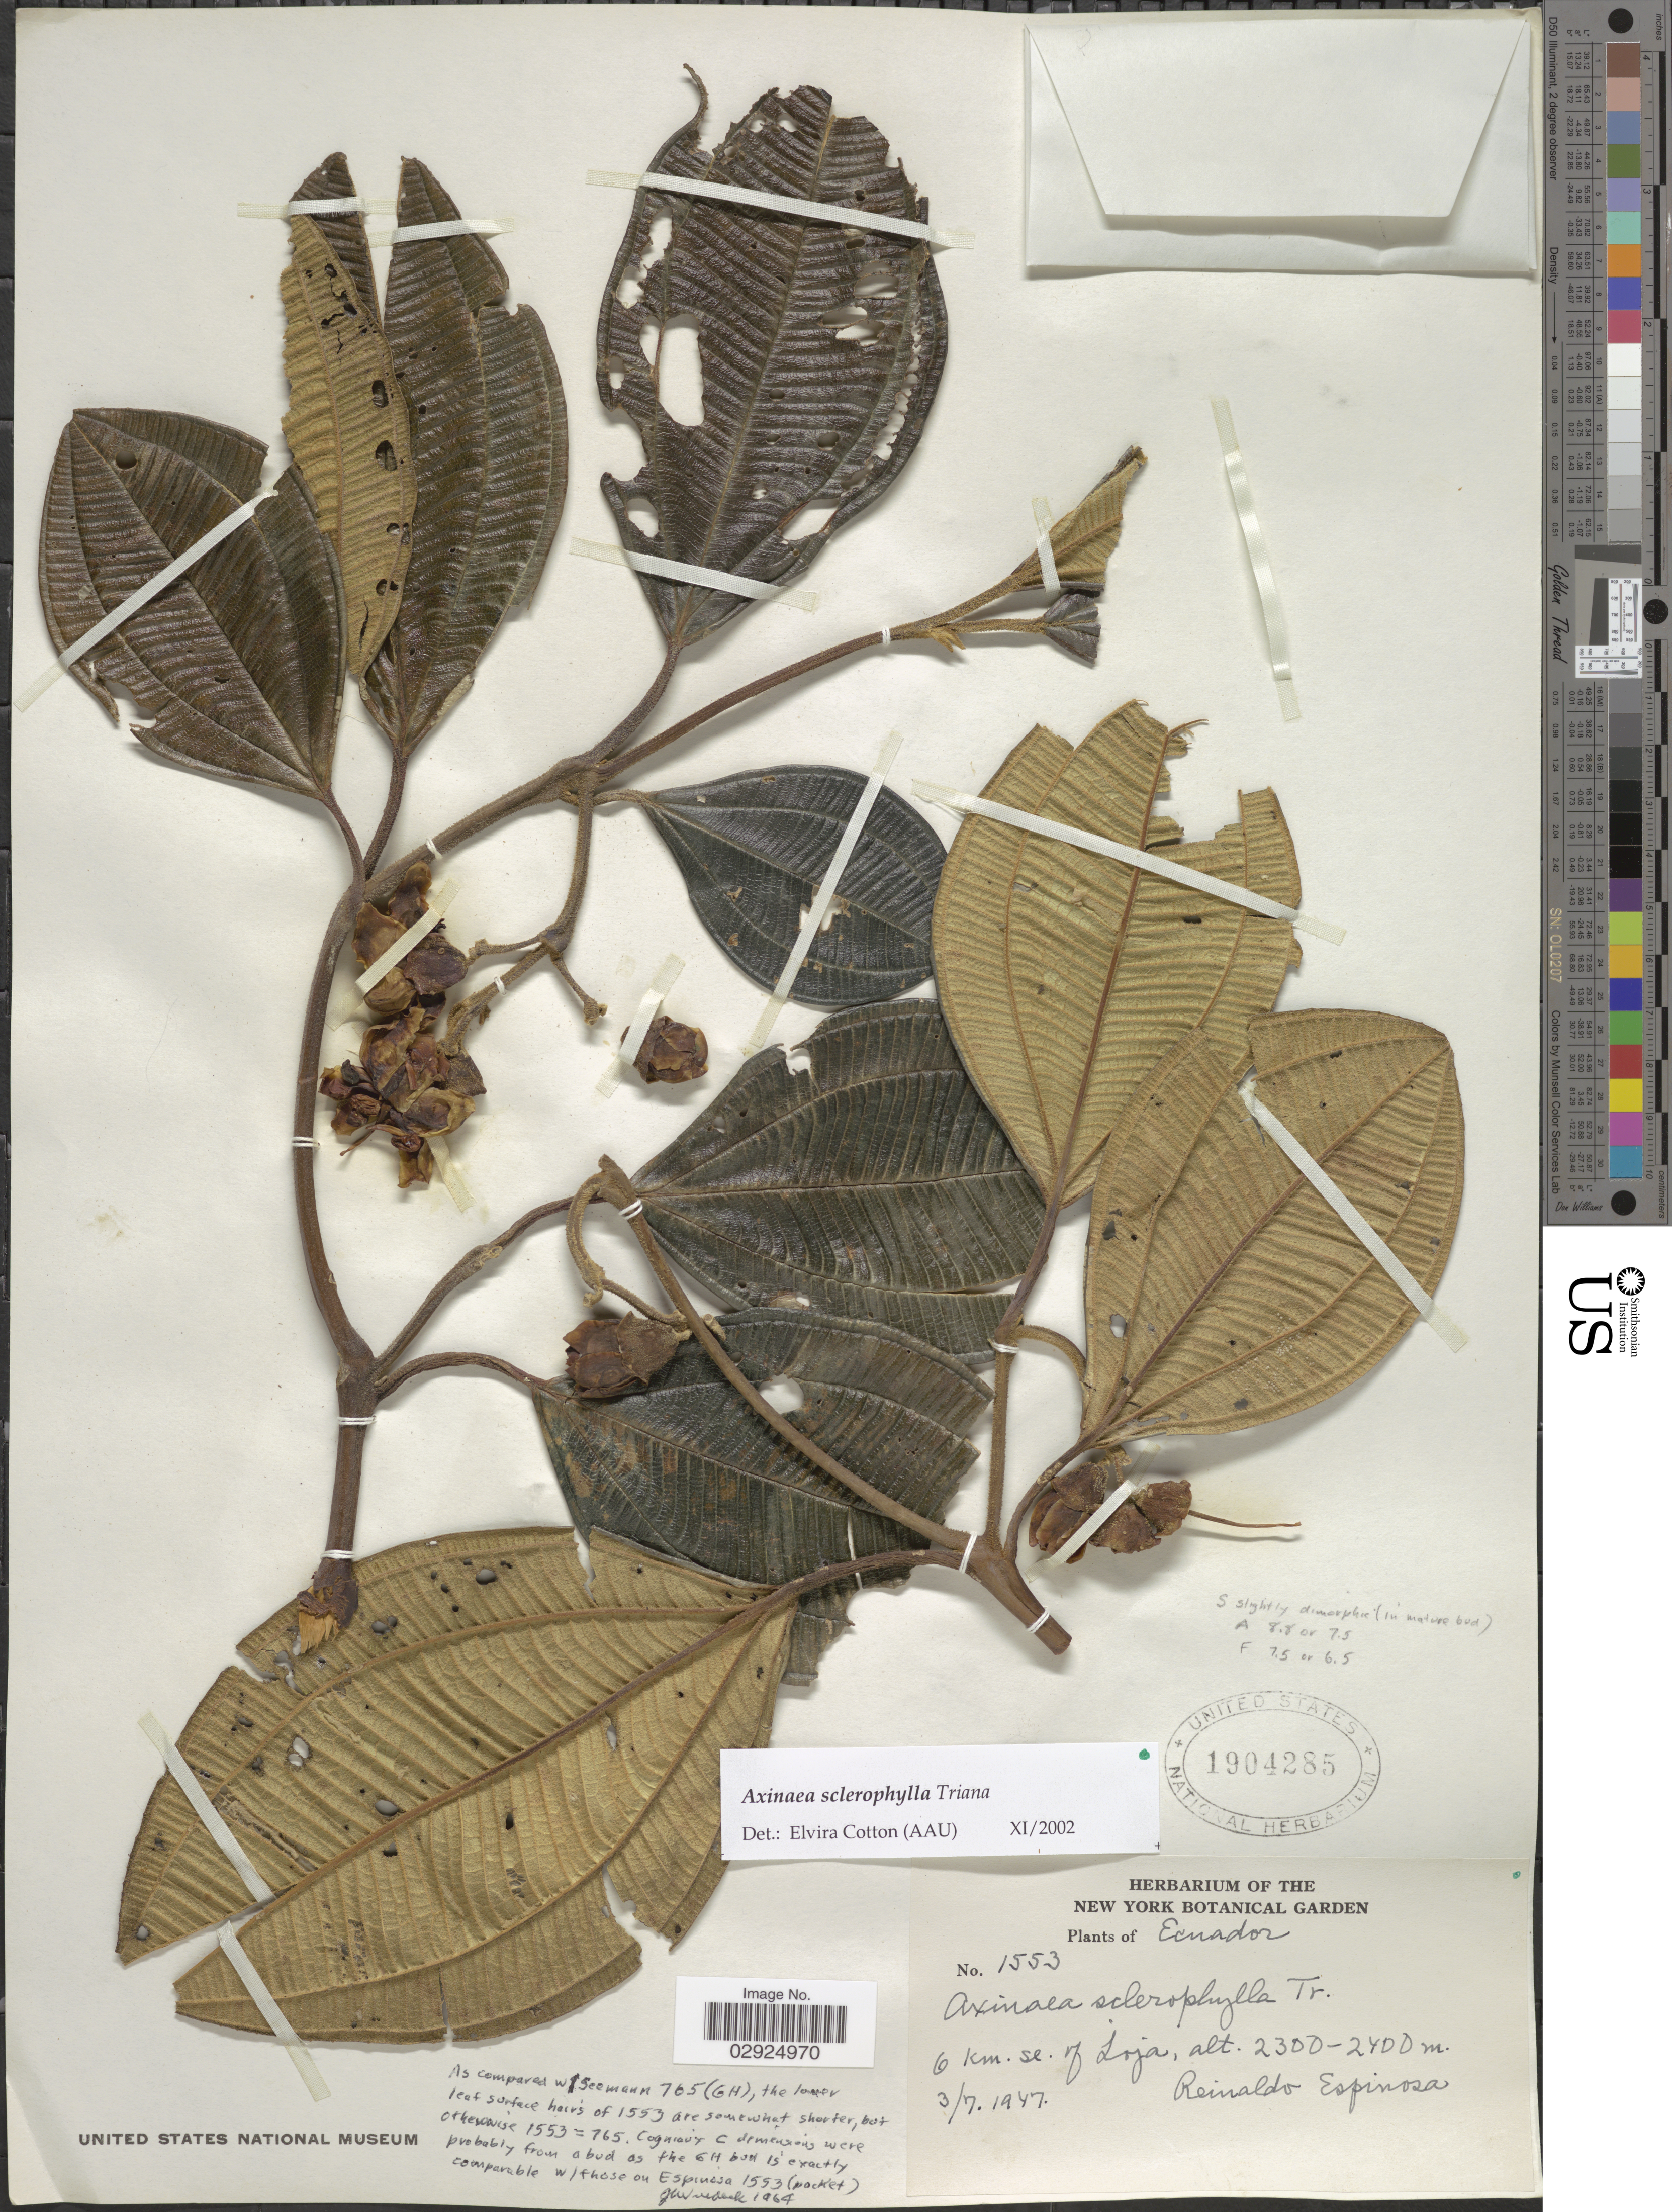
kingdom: Plantae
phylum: Tracheophyta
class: Magnoliopsida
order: Myrtales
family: Melastomataceae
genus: Axinaea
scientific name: Axinaea sclerophylla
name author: Triana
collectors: R. Espinosa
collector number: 1553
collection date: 1947-07-03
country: Ecuador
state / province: Loja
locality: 6 km. se. of Loja.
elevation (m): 2300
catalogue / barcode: US 1904285